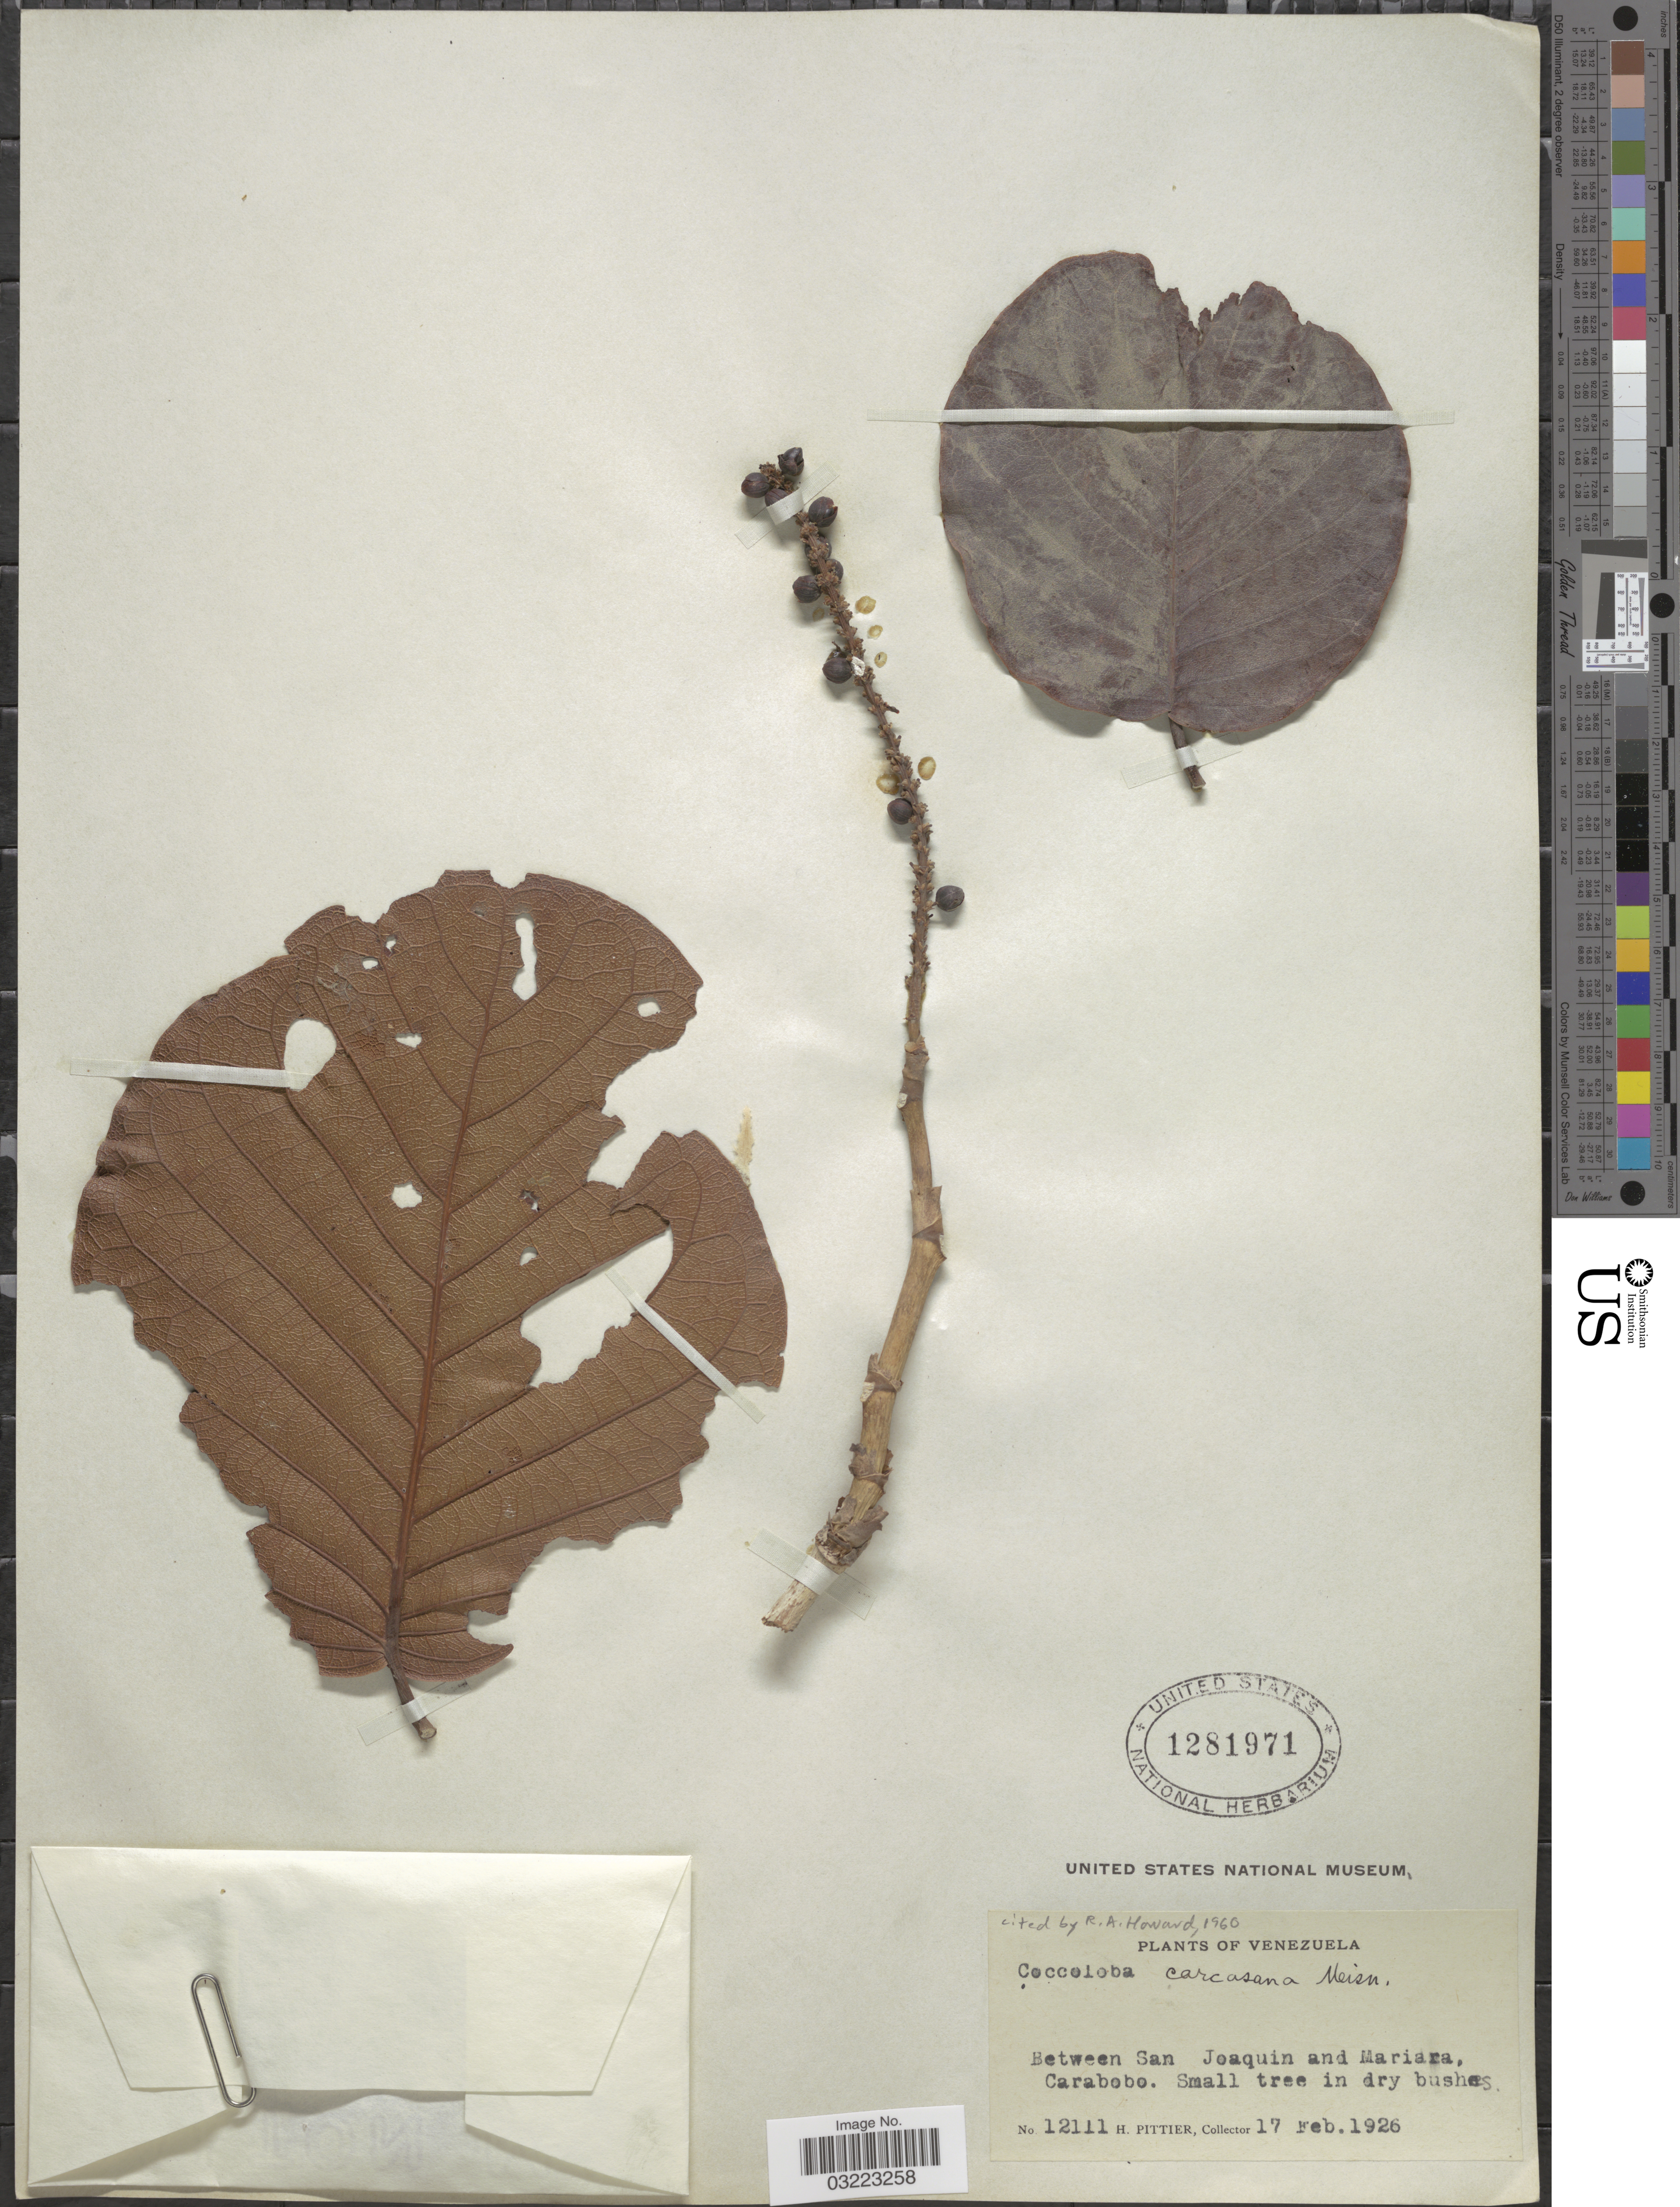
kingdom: Plantae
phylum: Tracheophyta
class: Magnoliopsida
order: Caryophyllales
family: Polygonaceae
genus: Coccoloba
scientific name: Coccoloba caracasana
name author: Meisn.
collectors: H. F. Pittier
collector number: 12111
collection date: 1926-02-17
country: Venezuela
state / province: Carabobo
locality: Between San Joaquin and Mariara.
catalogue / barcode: US 1281971